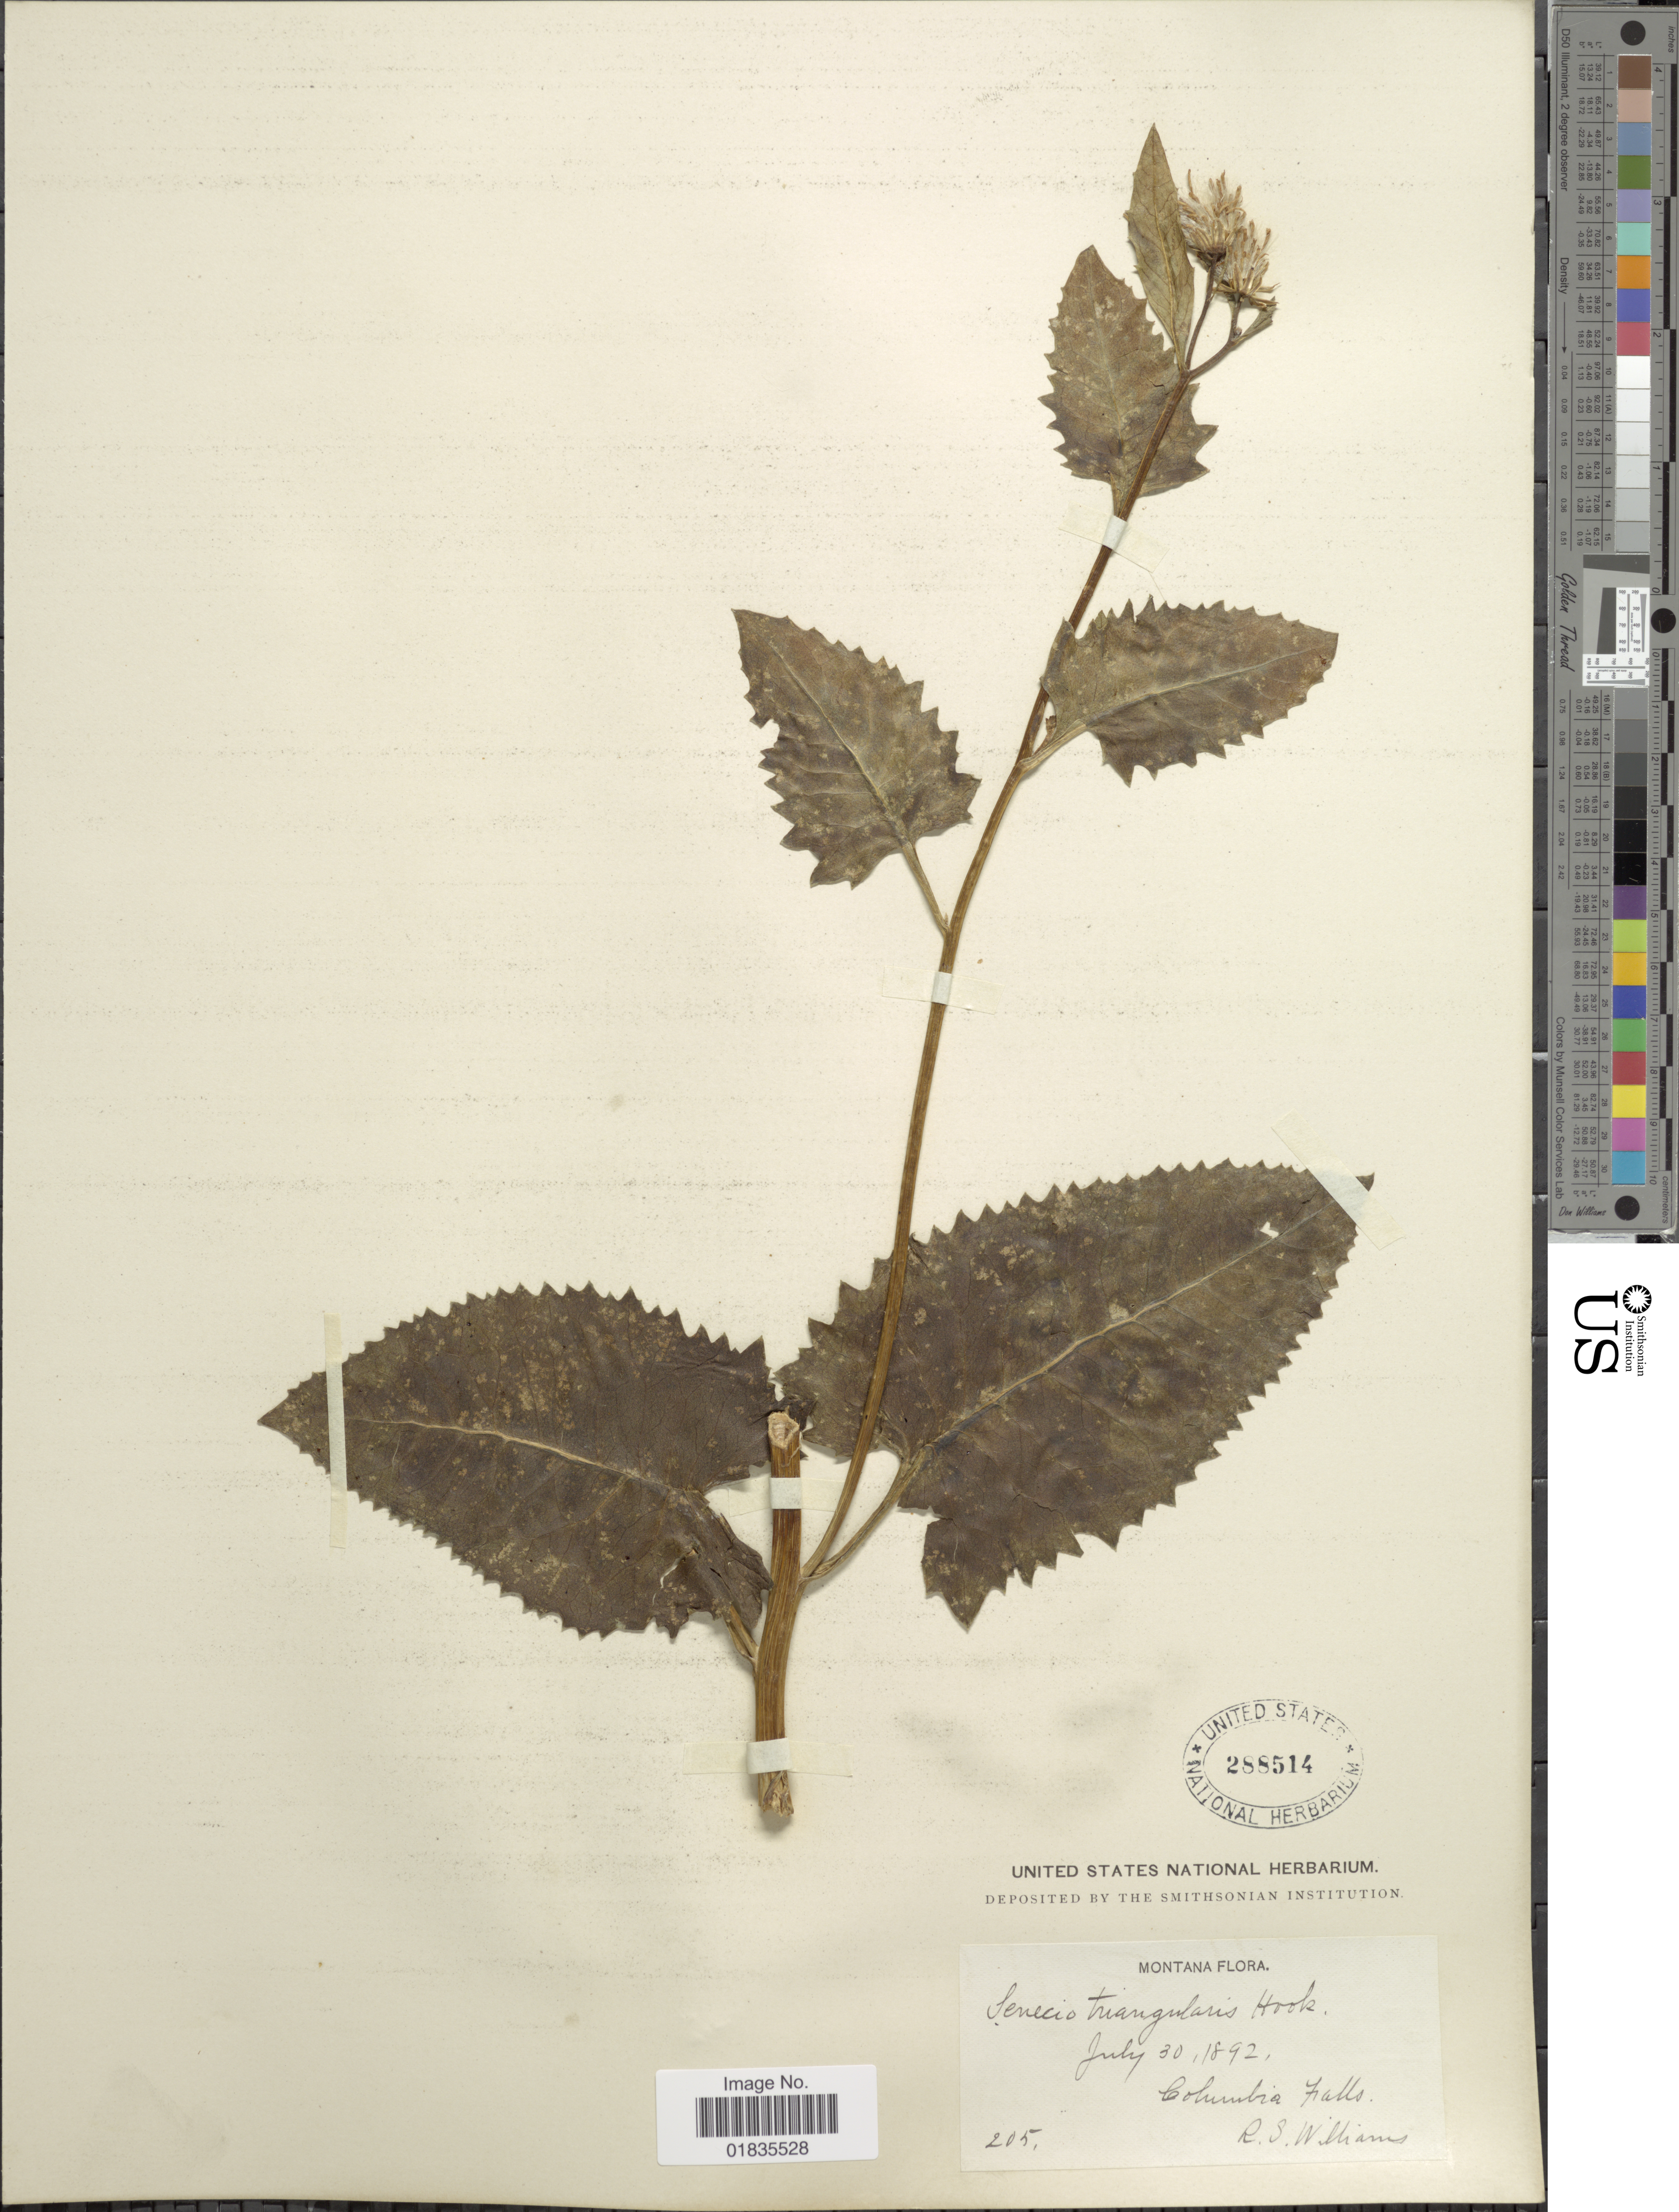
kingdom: Plantae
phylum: Tracheophyta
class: Magnoliopsida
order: Asterales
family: Asteraceae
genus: Senecio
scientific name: Senecio triangularis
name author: Hook.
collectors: R. S. Williams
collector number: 205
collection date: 1892-07-30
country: United States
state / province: Montana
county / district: Flathead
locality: Columbia Falls.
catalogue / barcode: US 288514